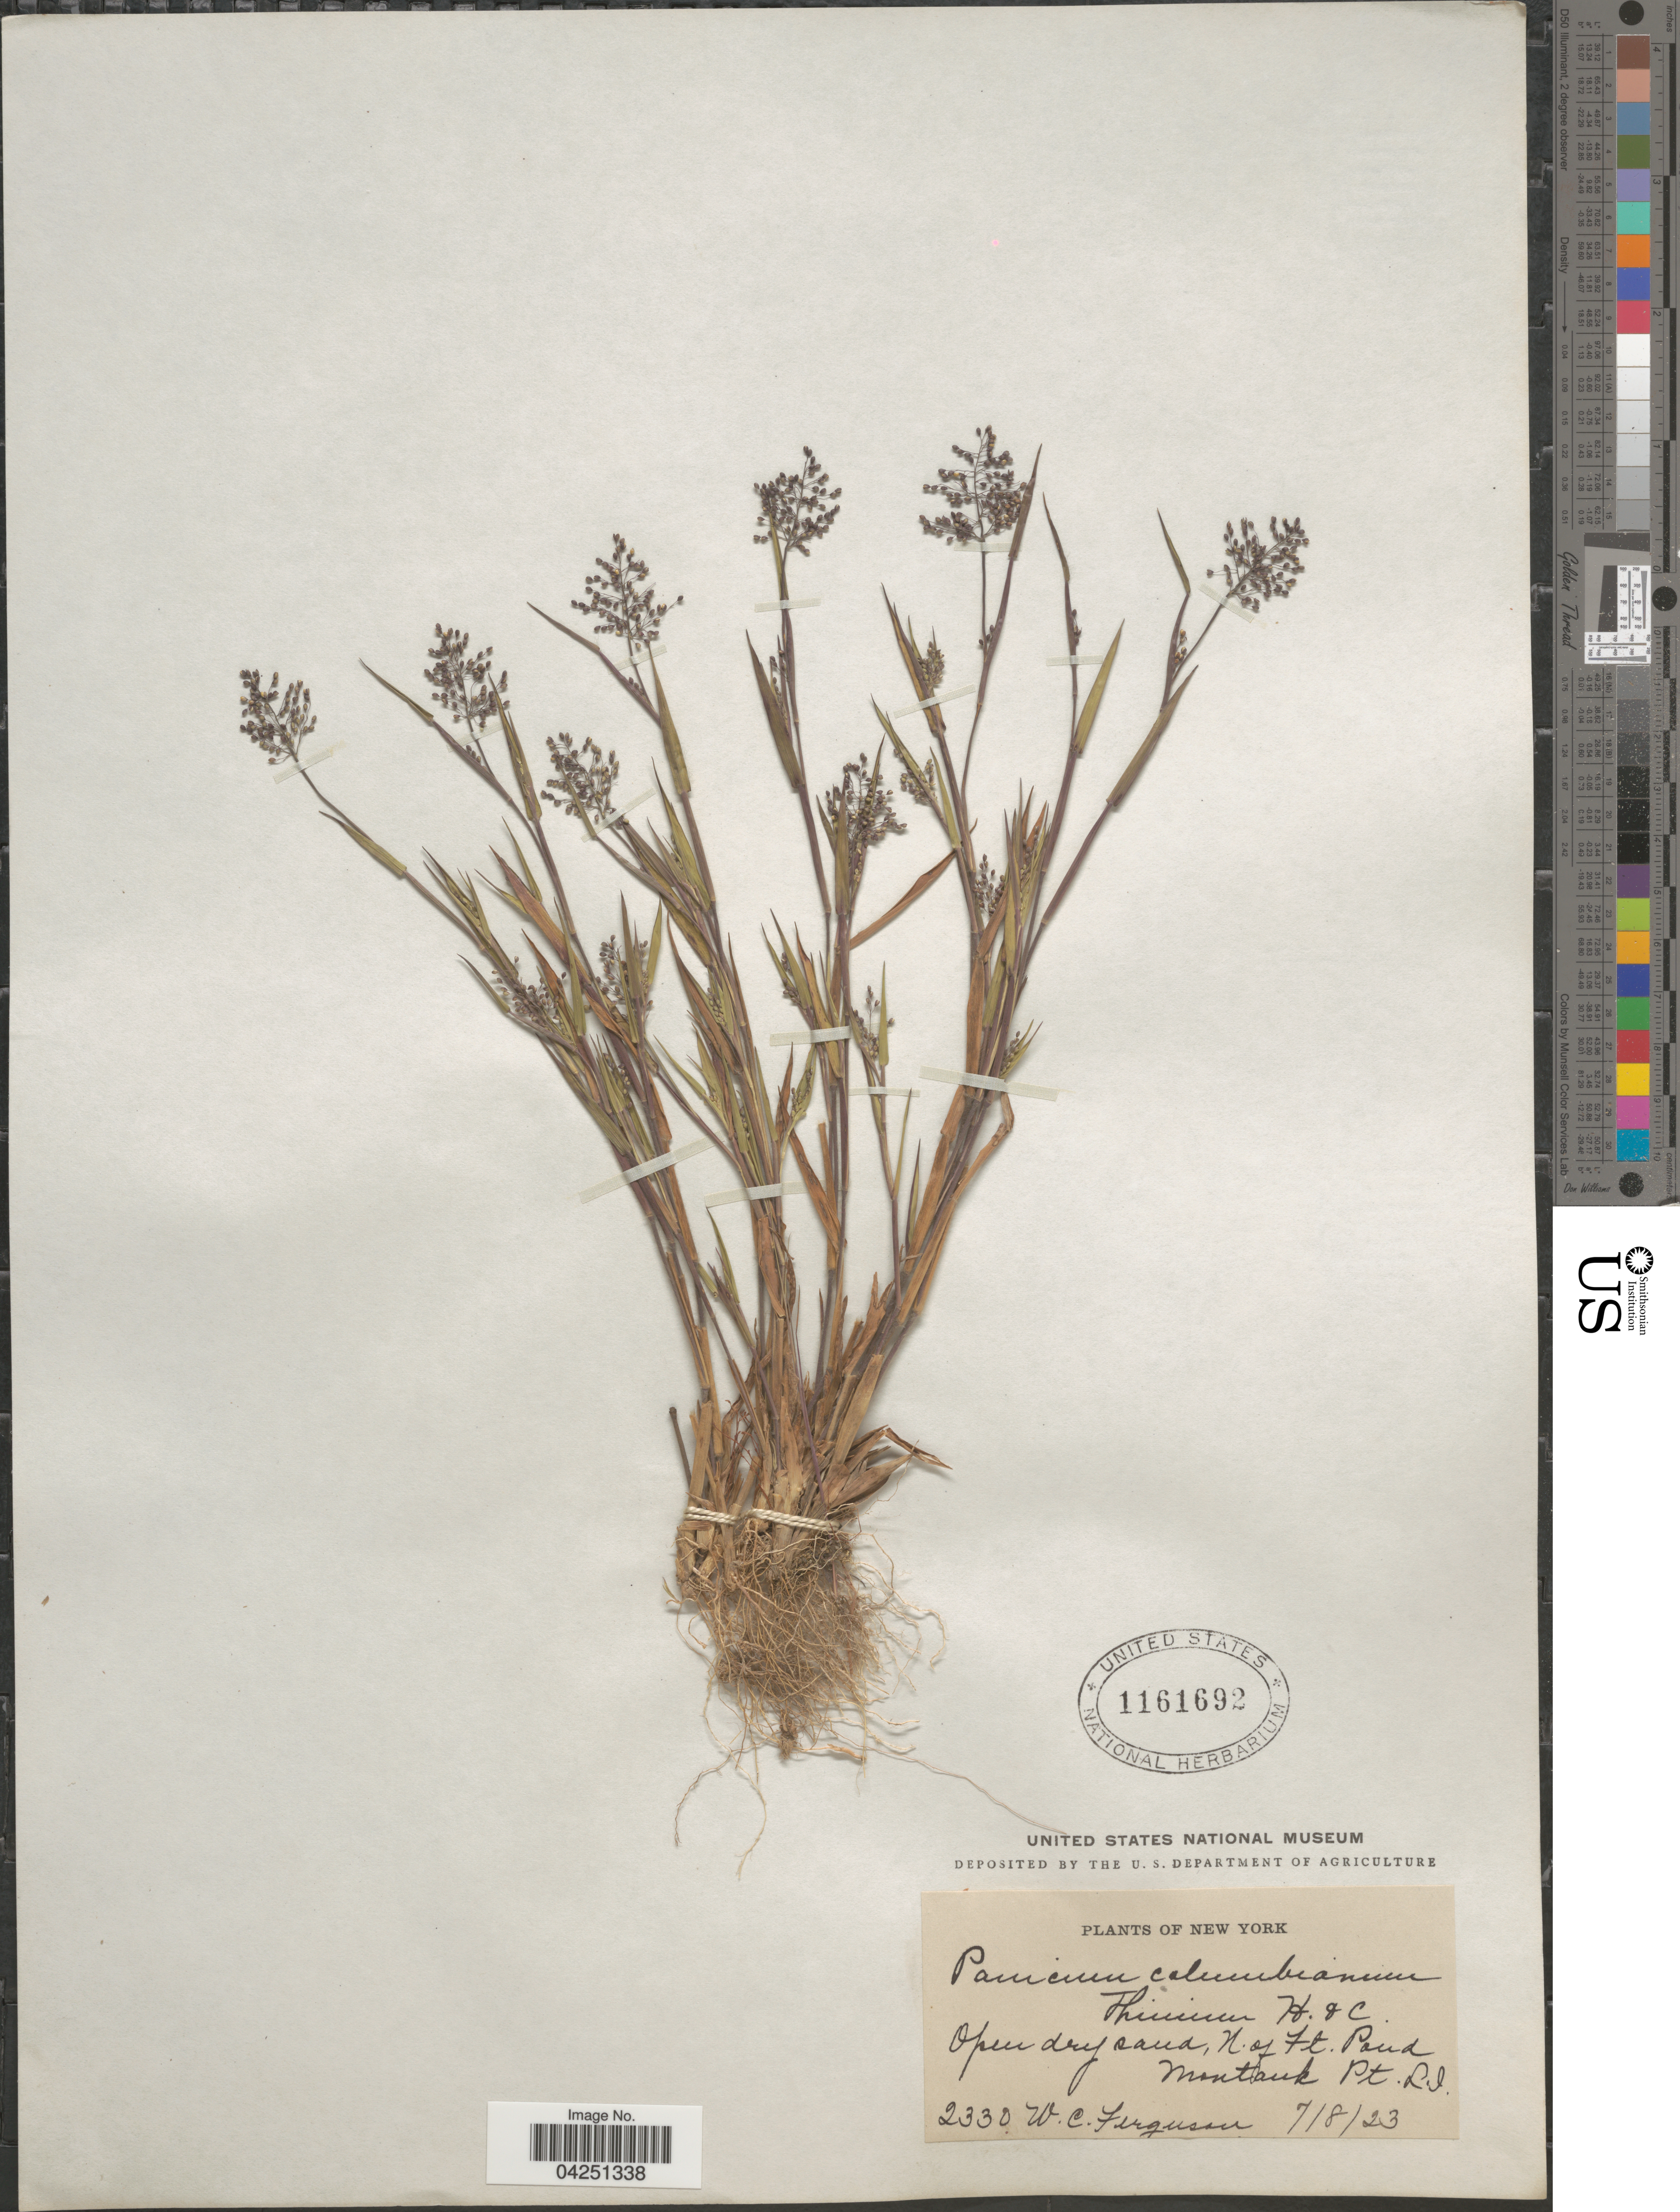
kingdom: Plantae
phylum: Tracheophyta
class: Liliopsida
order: Poales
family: Poaceae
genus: Dichanthelium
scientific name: Dichanthelium acuminatum var. acuminatum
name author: (Sw.) Gould & C.A. Clark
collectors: W. Ferguson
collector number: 2330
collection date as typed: Transcribed d/m/y: 8/7/23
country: United States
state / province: New York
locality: Open dry sand, N. of Ft. Pond. Montauk Pt. L.I.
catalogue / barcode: US 1161692